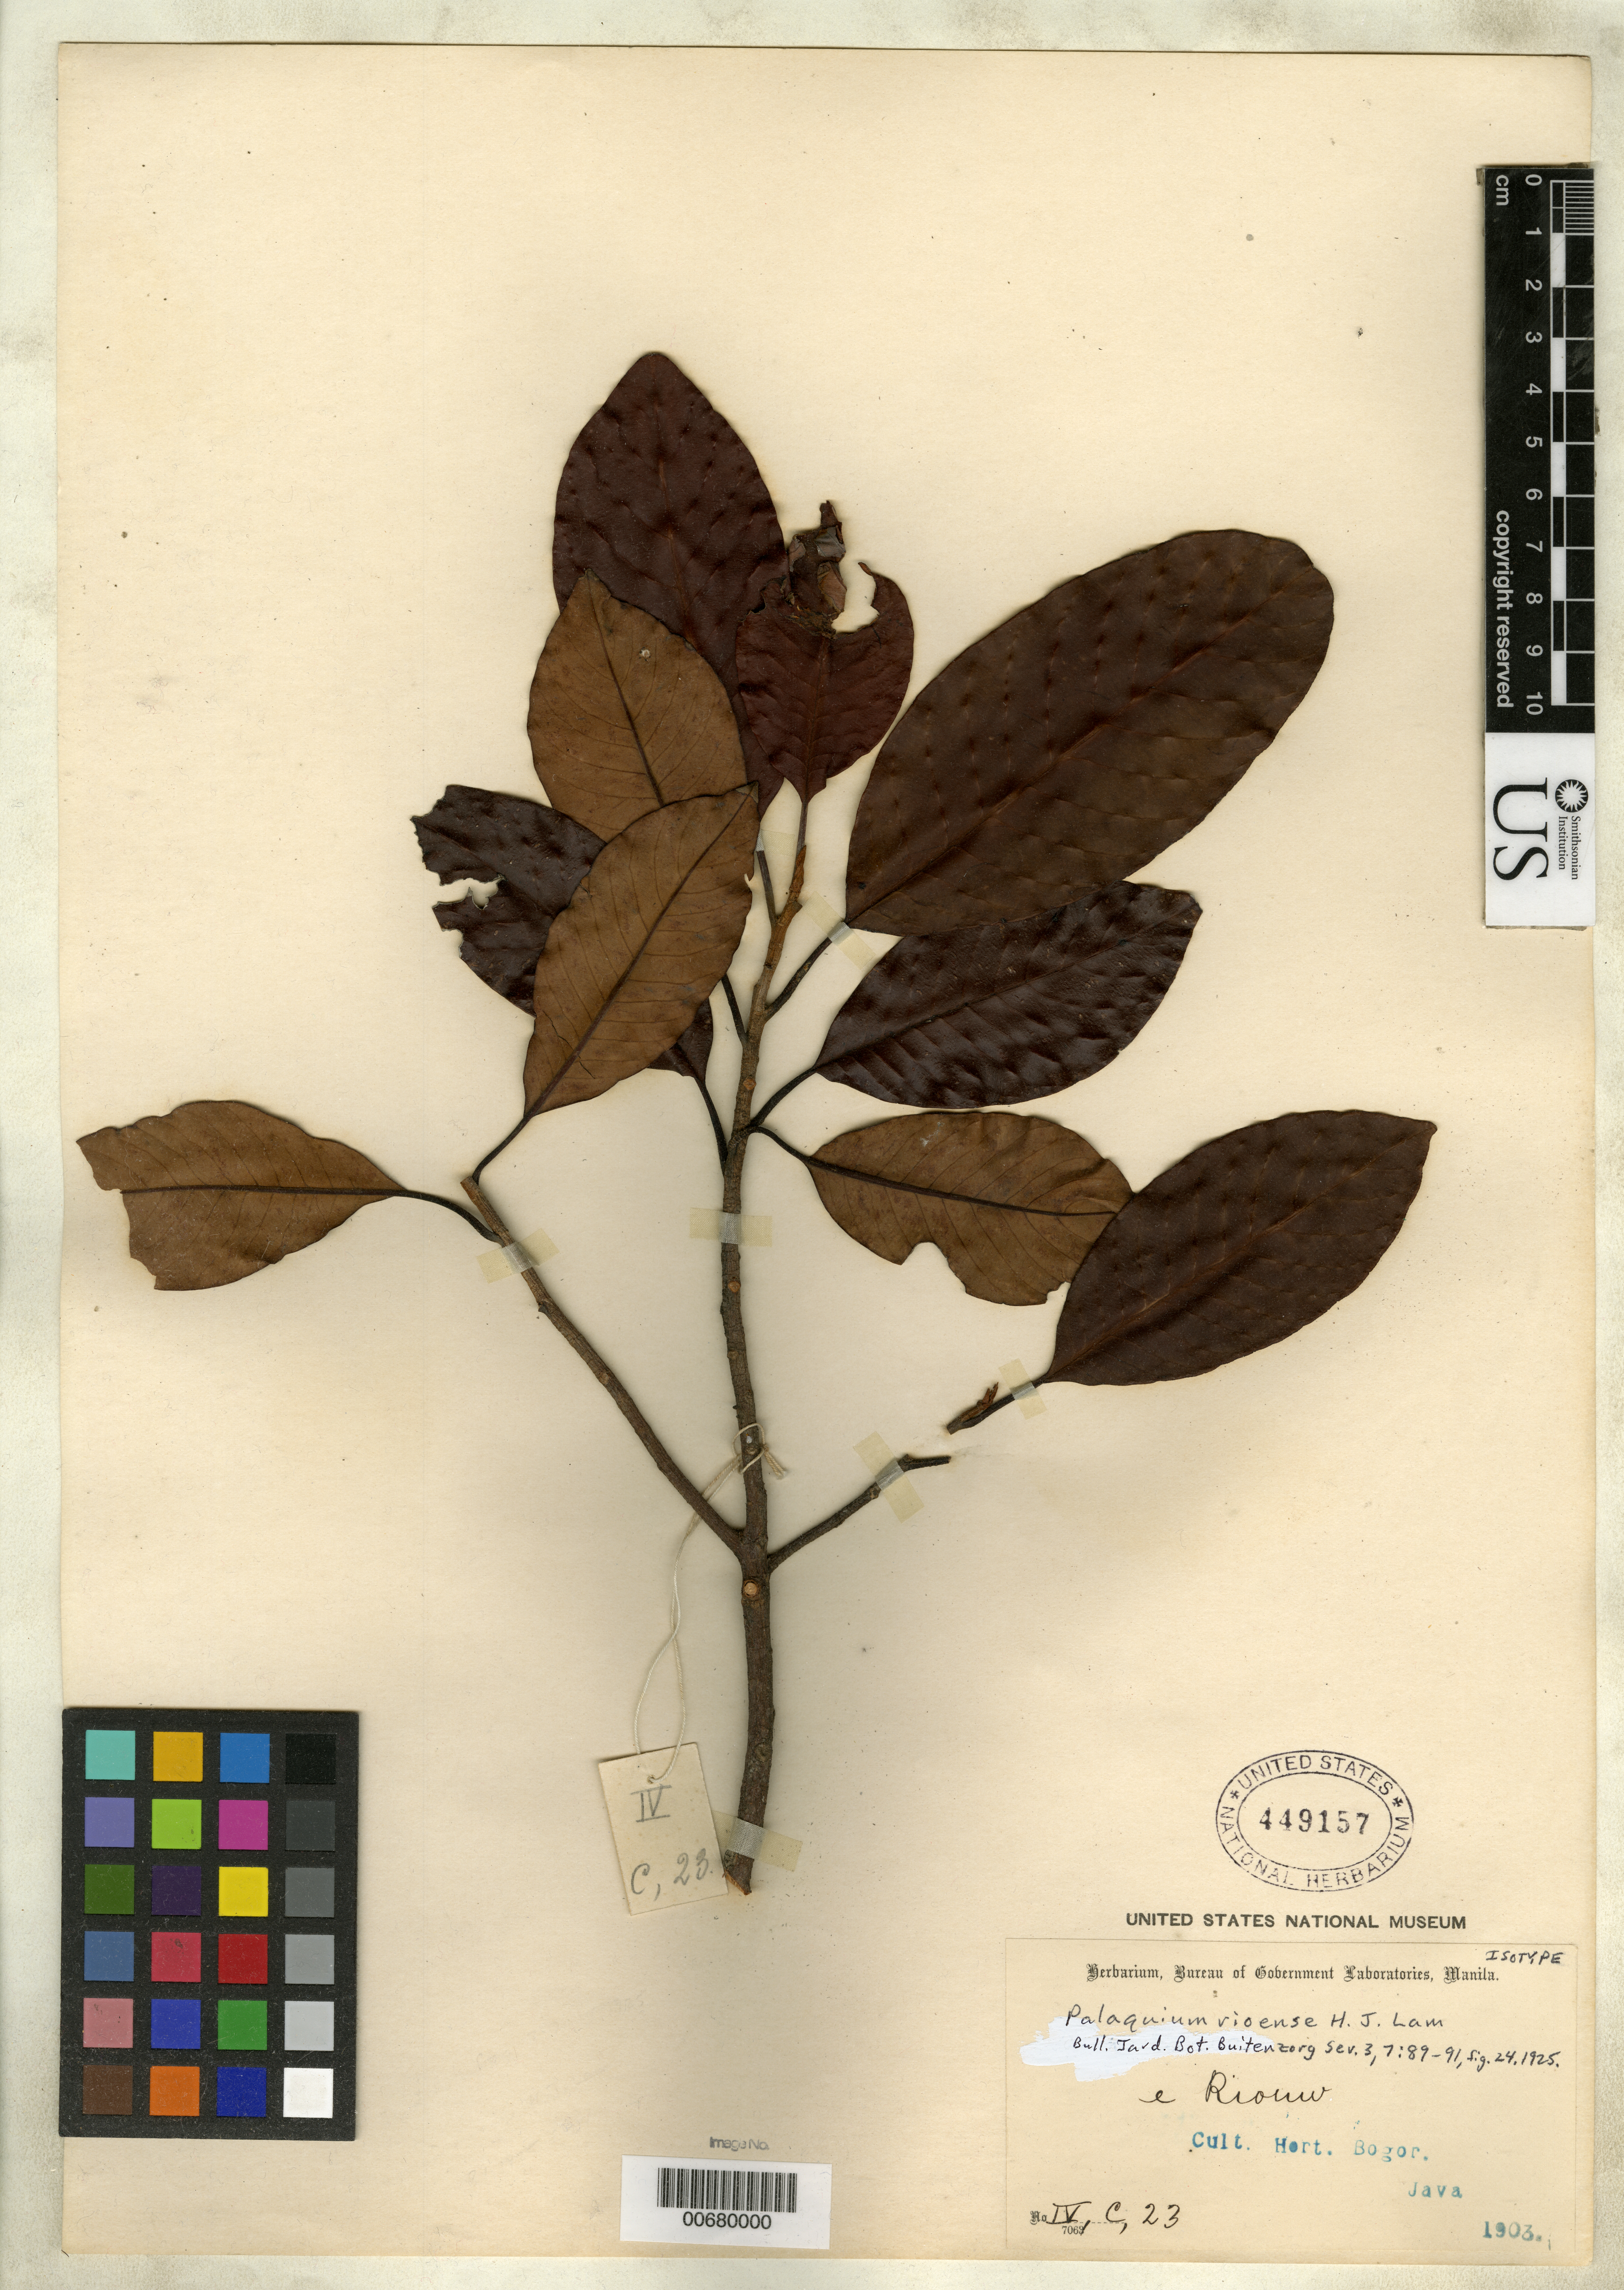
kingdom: Plantae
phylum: Tracheophyta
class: Magnoliopsida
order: Ericales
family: Sapotaceae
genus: Palaquium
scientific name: Palaquium rioense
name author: H.J. Lam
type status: Isotype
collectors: Cult. Hort. Bogor.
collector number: IV, c, 23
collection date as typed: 1903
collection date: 1903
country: Indonesia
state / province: Sumatra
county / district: Riau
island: Java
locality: Riouw.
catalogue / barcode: US 449157